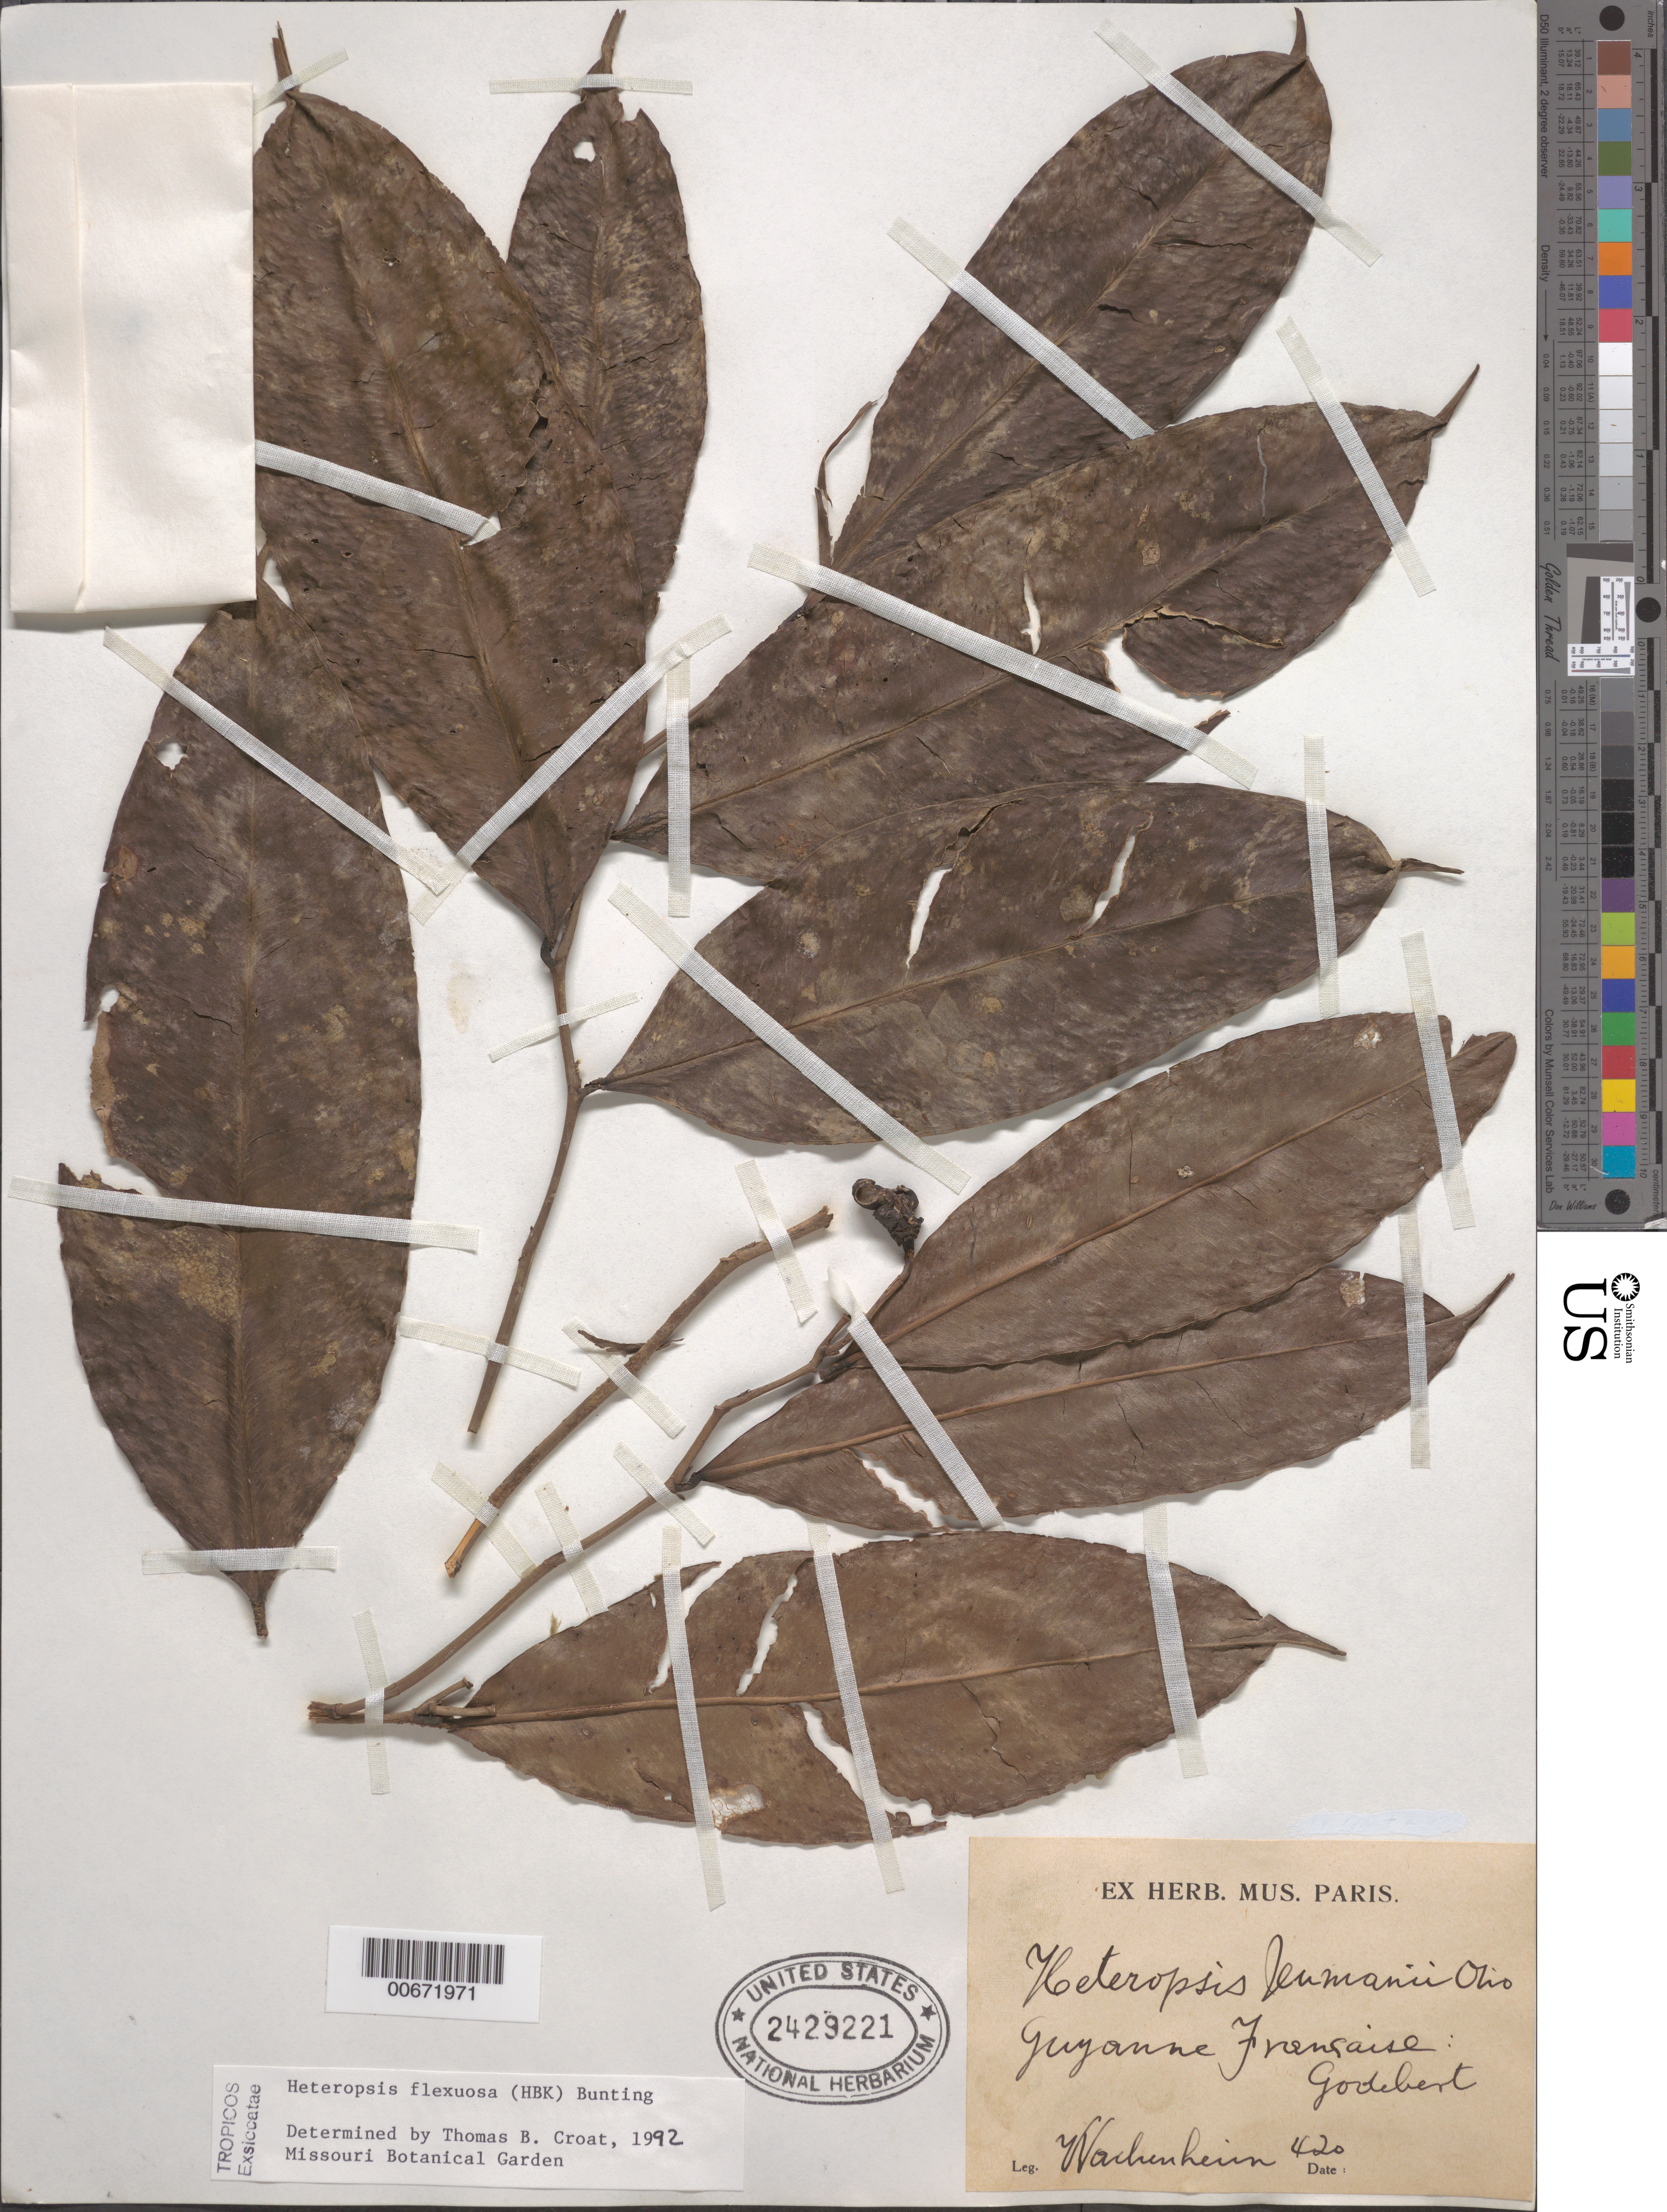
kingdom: Plantae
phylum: Tracheophyta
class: Liliopsida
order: Alismatales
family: Araceae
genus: Heteropsis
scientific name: Heteropsis flexuosa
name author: (Kunth) G.S. Bunting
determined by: Croat, Thomas B., Missouri Botanical Garden (MO)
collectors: G. Wachenheim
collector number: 420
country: French Guiana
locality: Godebert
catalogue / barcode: US 2429221